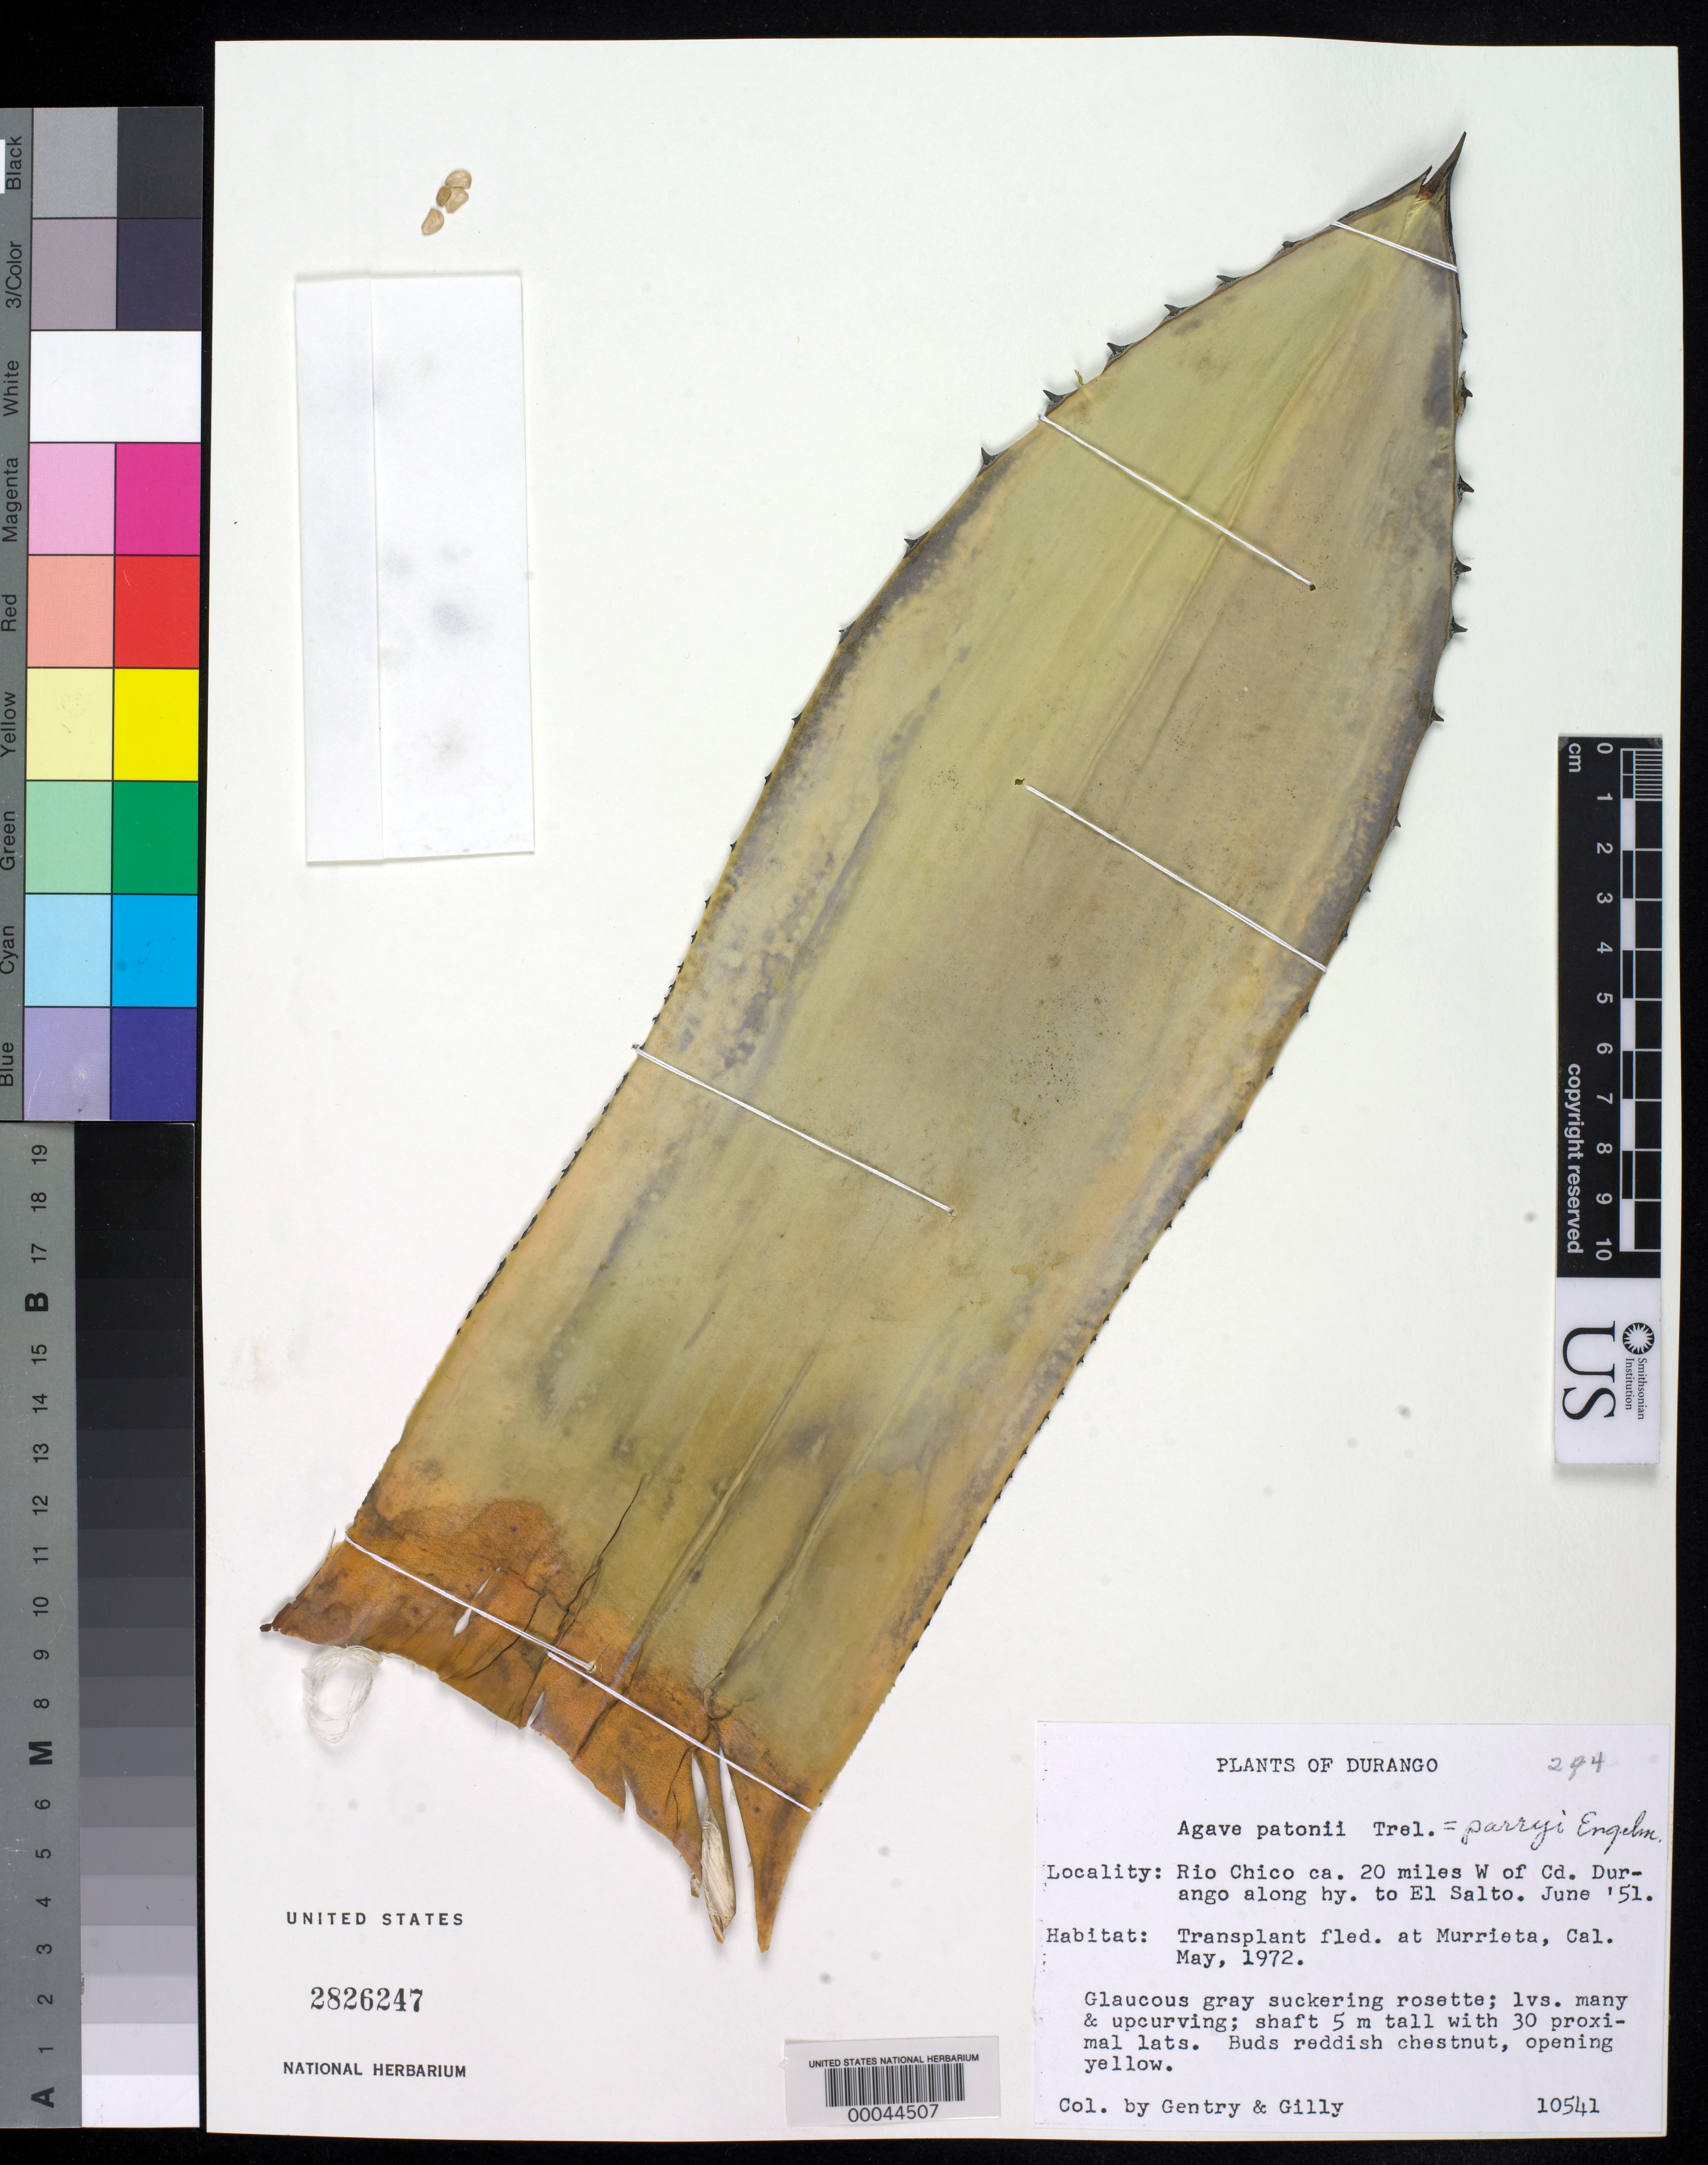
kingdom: Plantae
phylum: Tracheophyta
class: Liliopsida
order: Asparagales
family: Asparagaceae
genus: Agave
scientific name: Agave parryi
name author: Engelm.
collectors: H. S. Gentry & C. Gilly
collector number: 10541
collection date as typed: Jun 1951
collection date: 1951-06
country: Mexico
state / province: Durango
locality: Rio chico ca 20 mi W of Cd Durango along highway to El Salto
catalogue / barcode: US 2826247